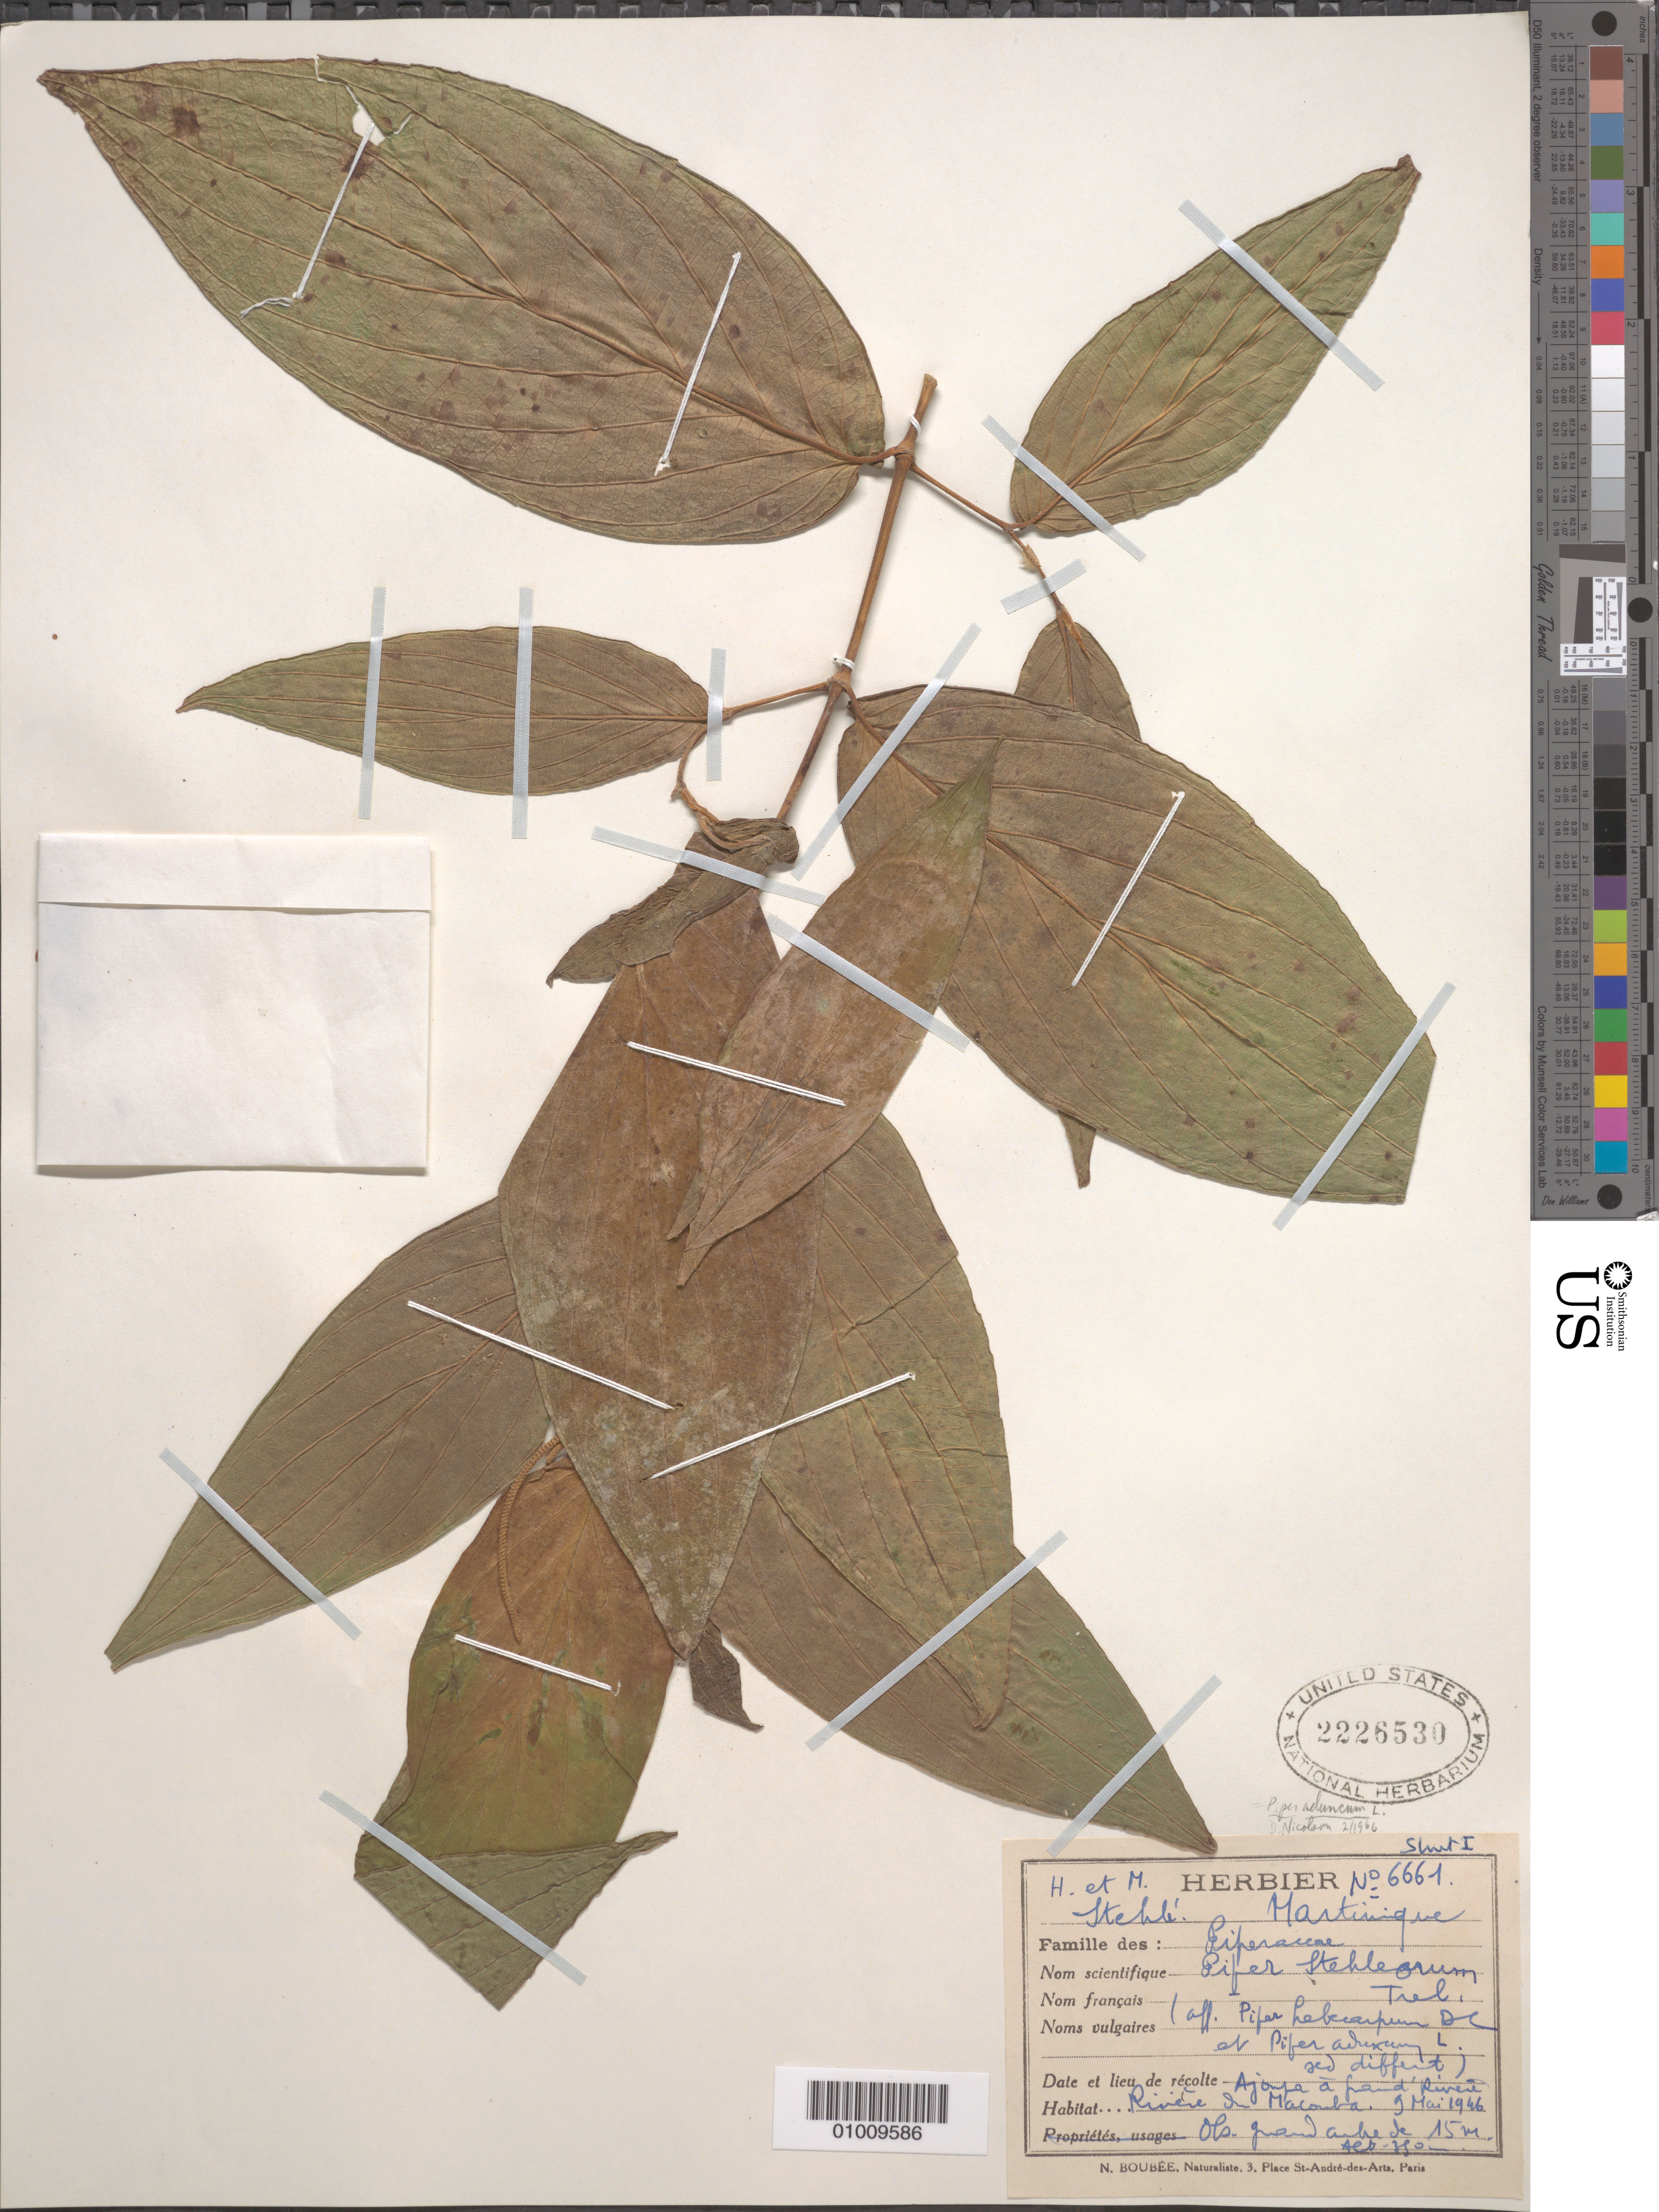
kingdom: Plantae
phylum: Tracheophyta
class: Magnoliopsida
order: Piperales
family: Piperaceae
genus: Piper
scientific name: Piper aduncum var. aduncum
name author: L.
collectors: H. Stehlé & M. Stehlé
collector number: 6661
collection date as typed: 09 May 1946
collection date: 1946-05-09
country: Martinique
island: Martinique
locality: river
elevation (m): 350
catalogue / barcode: US 2226530